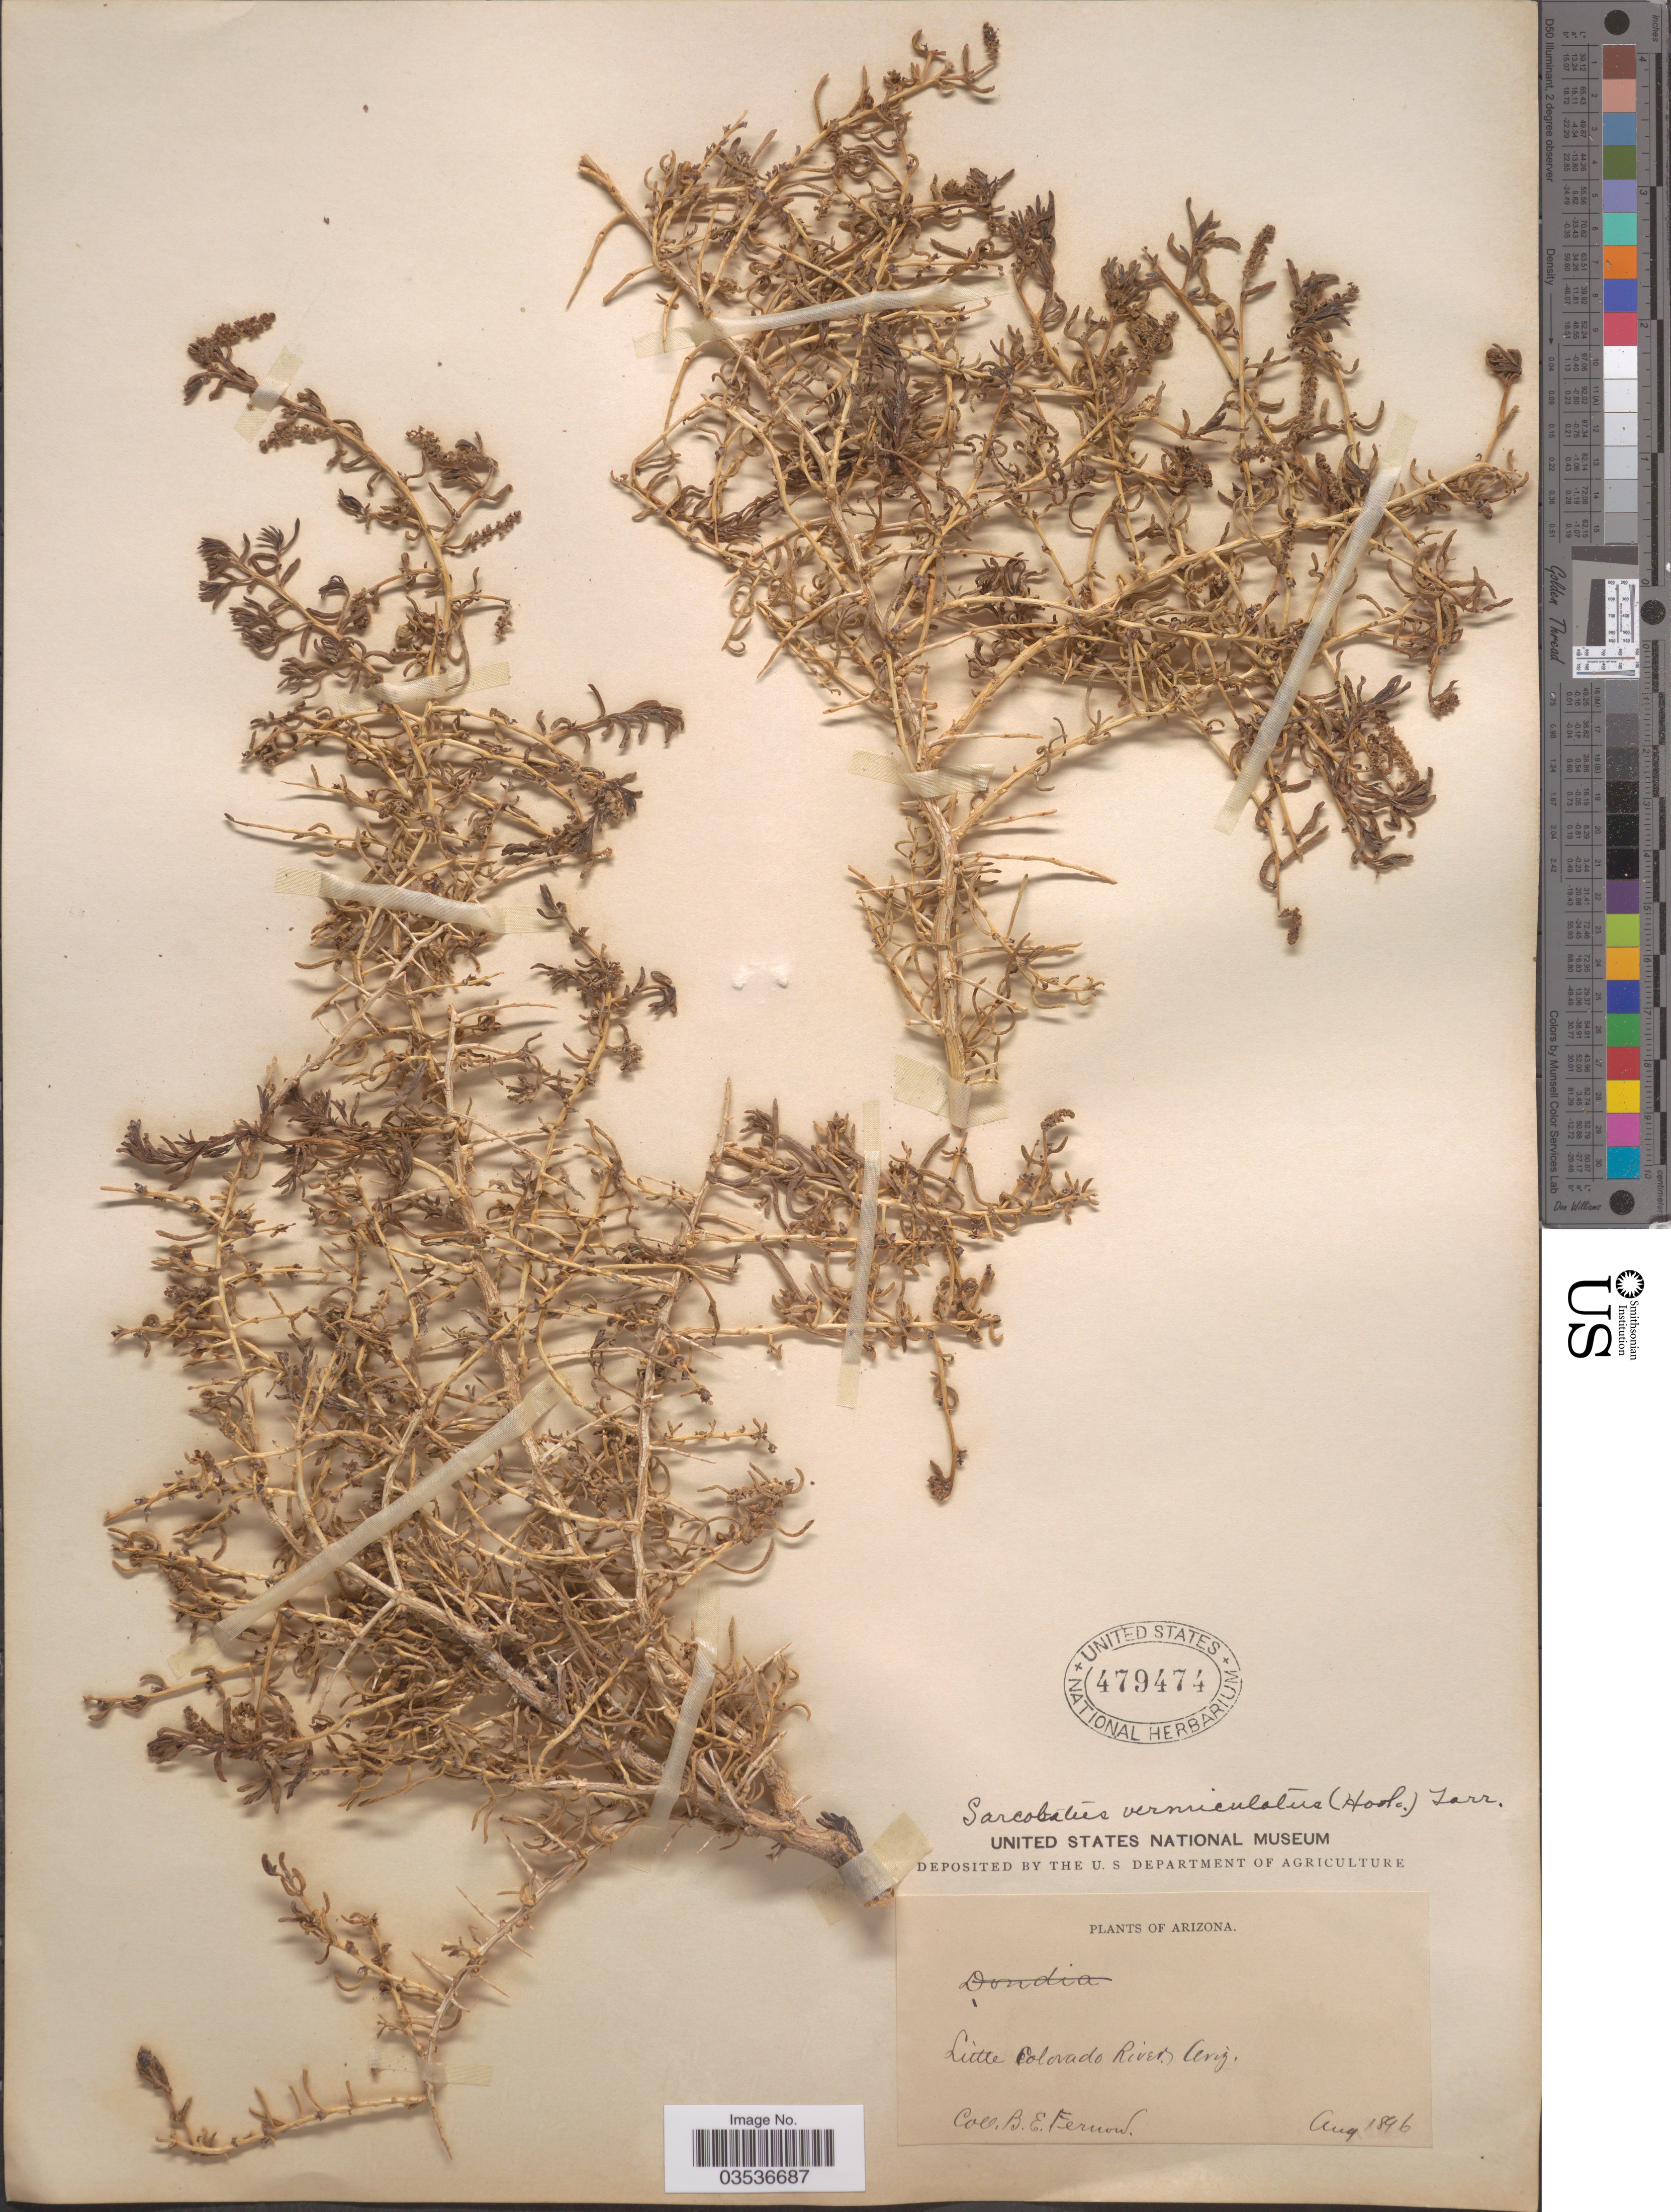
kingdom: Plantae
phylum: Tracheophyta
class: Magnoliopsida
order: Caryophyllales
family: Sarcobataceae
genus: Sarcobatus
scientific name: Sarcobatus vermiculatus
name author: (Hook.) Torr.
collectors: B. Fernow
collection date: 1896-08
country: United States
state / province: Arizona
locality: Little Colorado River.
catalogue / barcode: US 479474